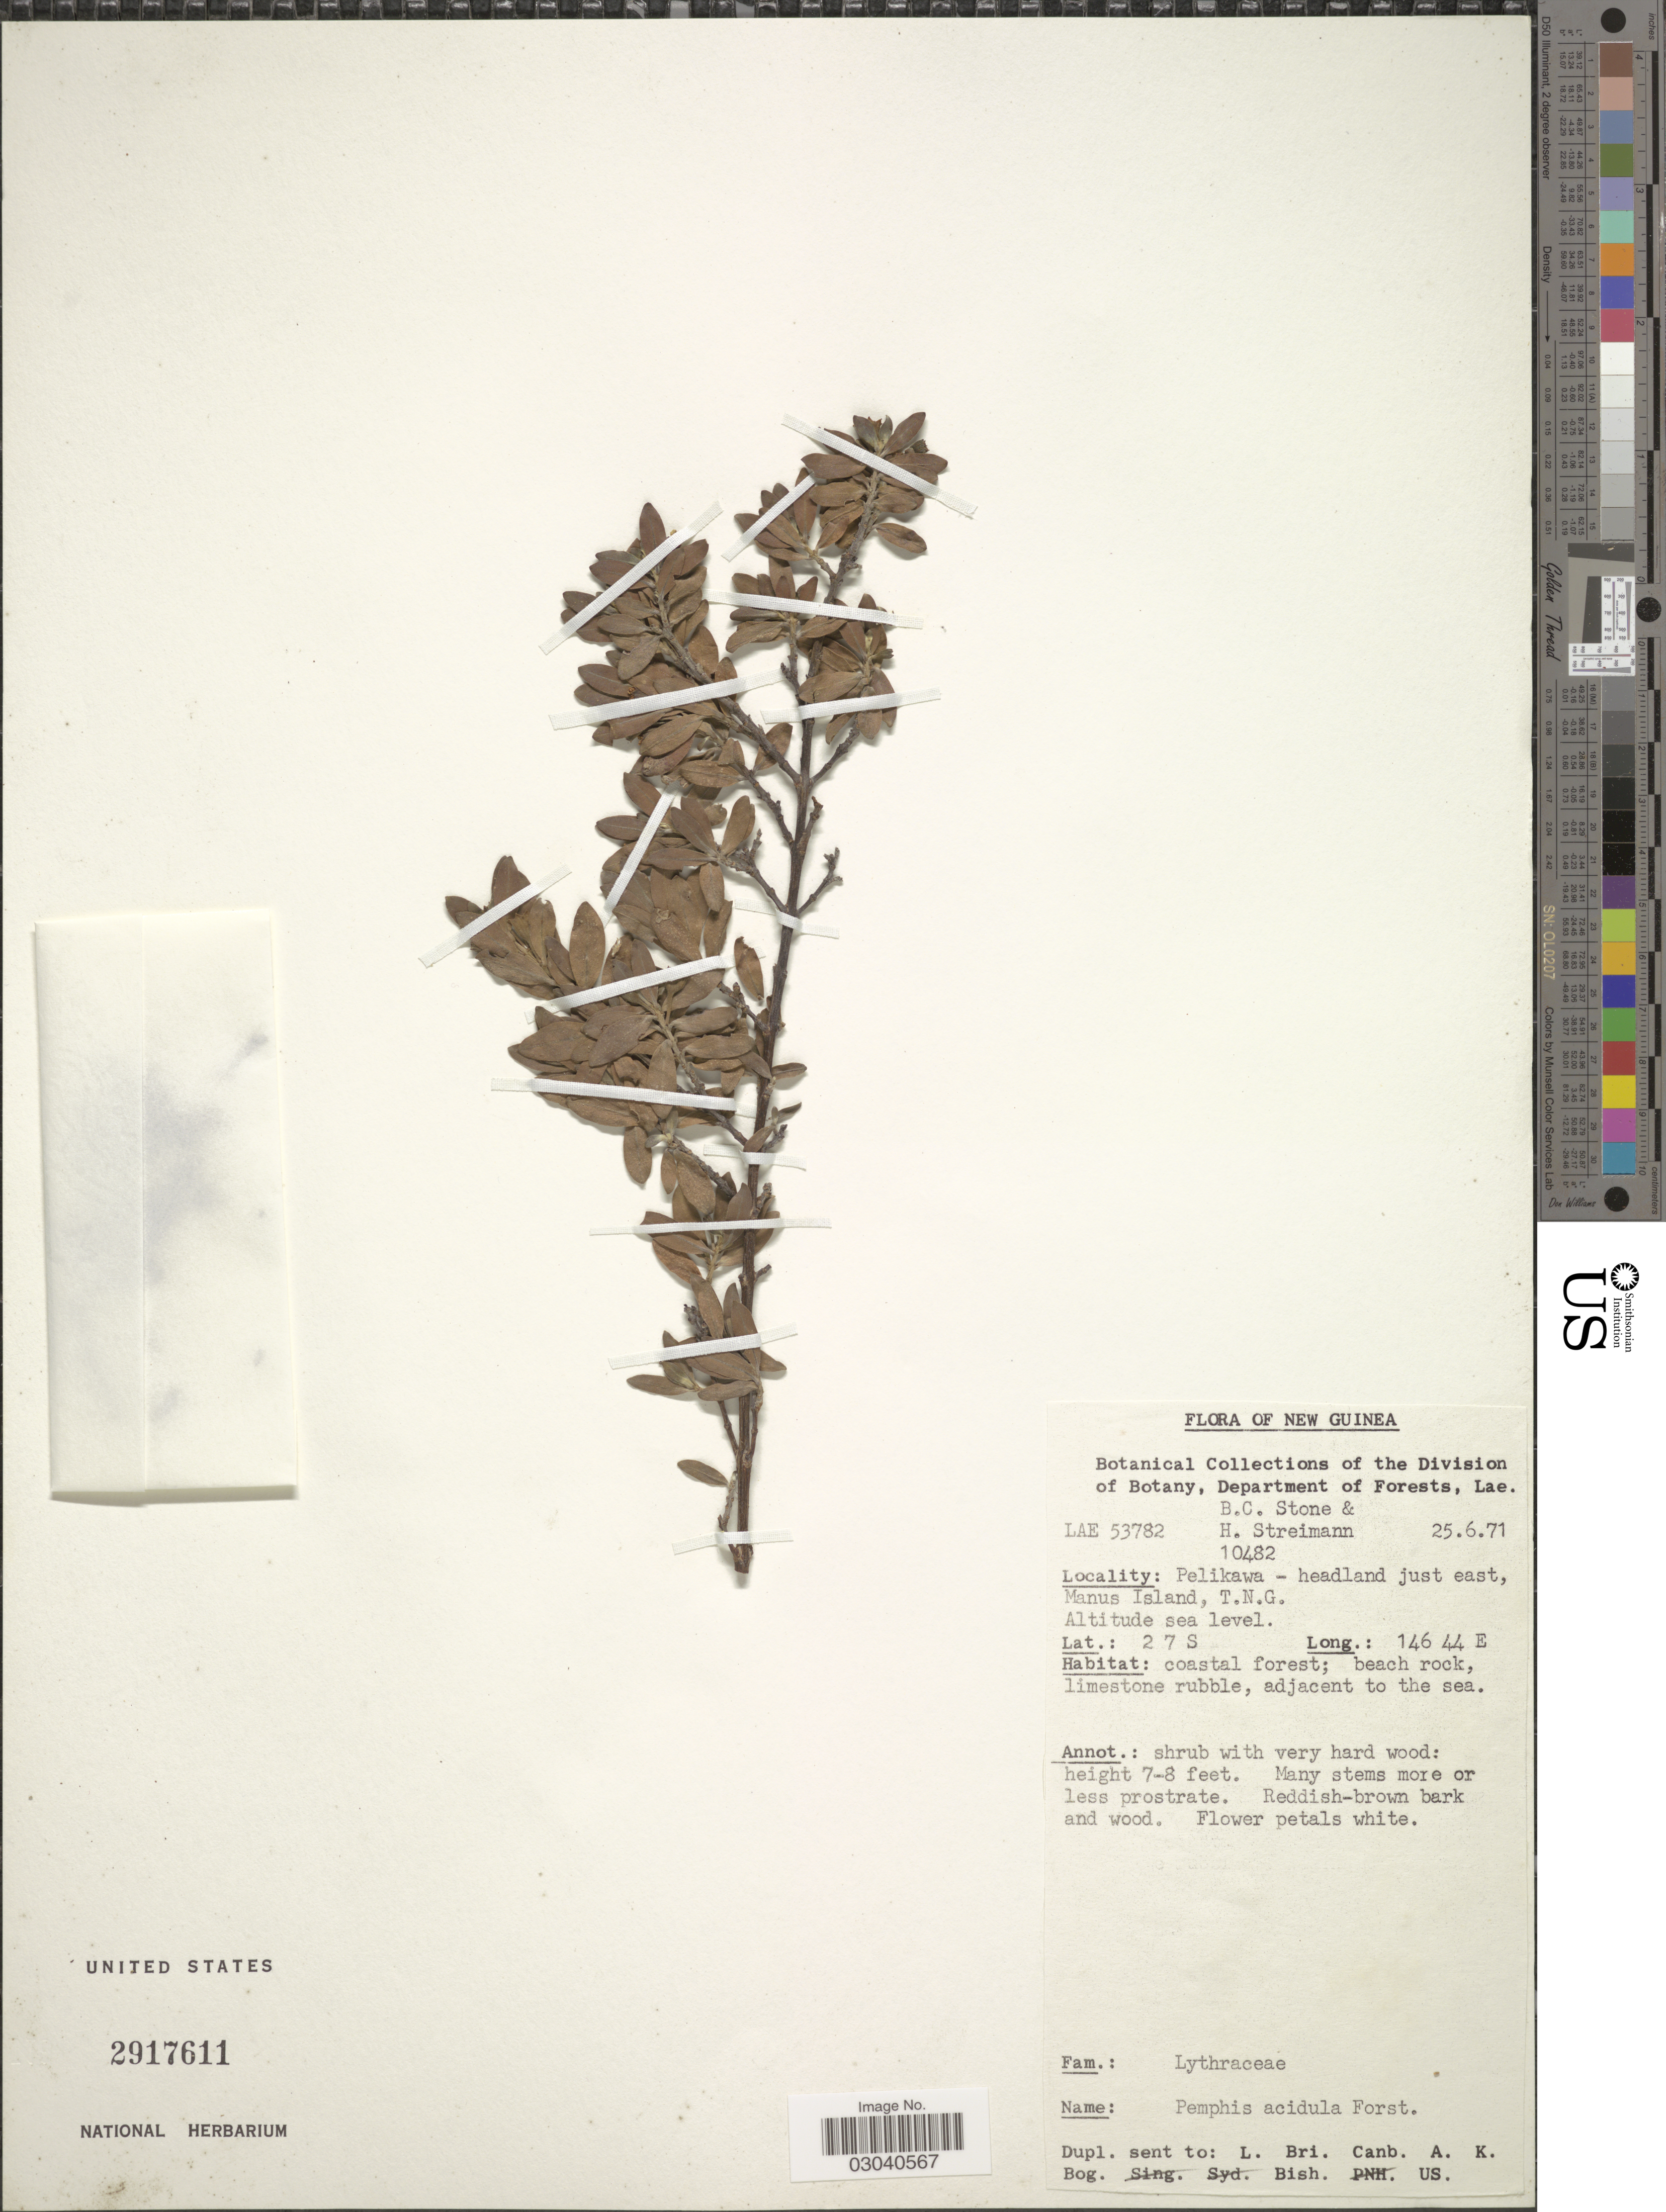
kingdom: Plantae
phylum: Tracheophyta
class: Magnoliopsida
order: Myrtales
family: Lythraceae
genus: Pemphis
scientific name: Pemphis acidula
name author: J.R. Forst. & G. Forst.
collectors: B. C. Stone & H. Streimann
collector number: LAE53782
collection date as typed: Transcribed d/m/y: 25/6/71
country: Papua New Guinea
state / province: Manus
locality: New Guinea. Pelikawa - headland just east, Manus Island, T. N. G.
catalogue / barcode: US 2917611